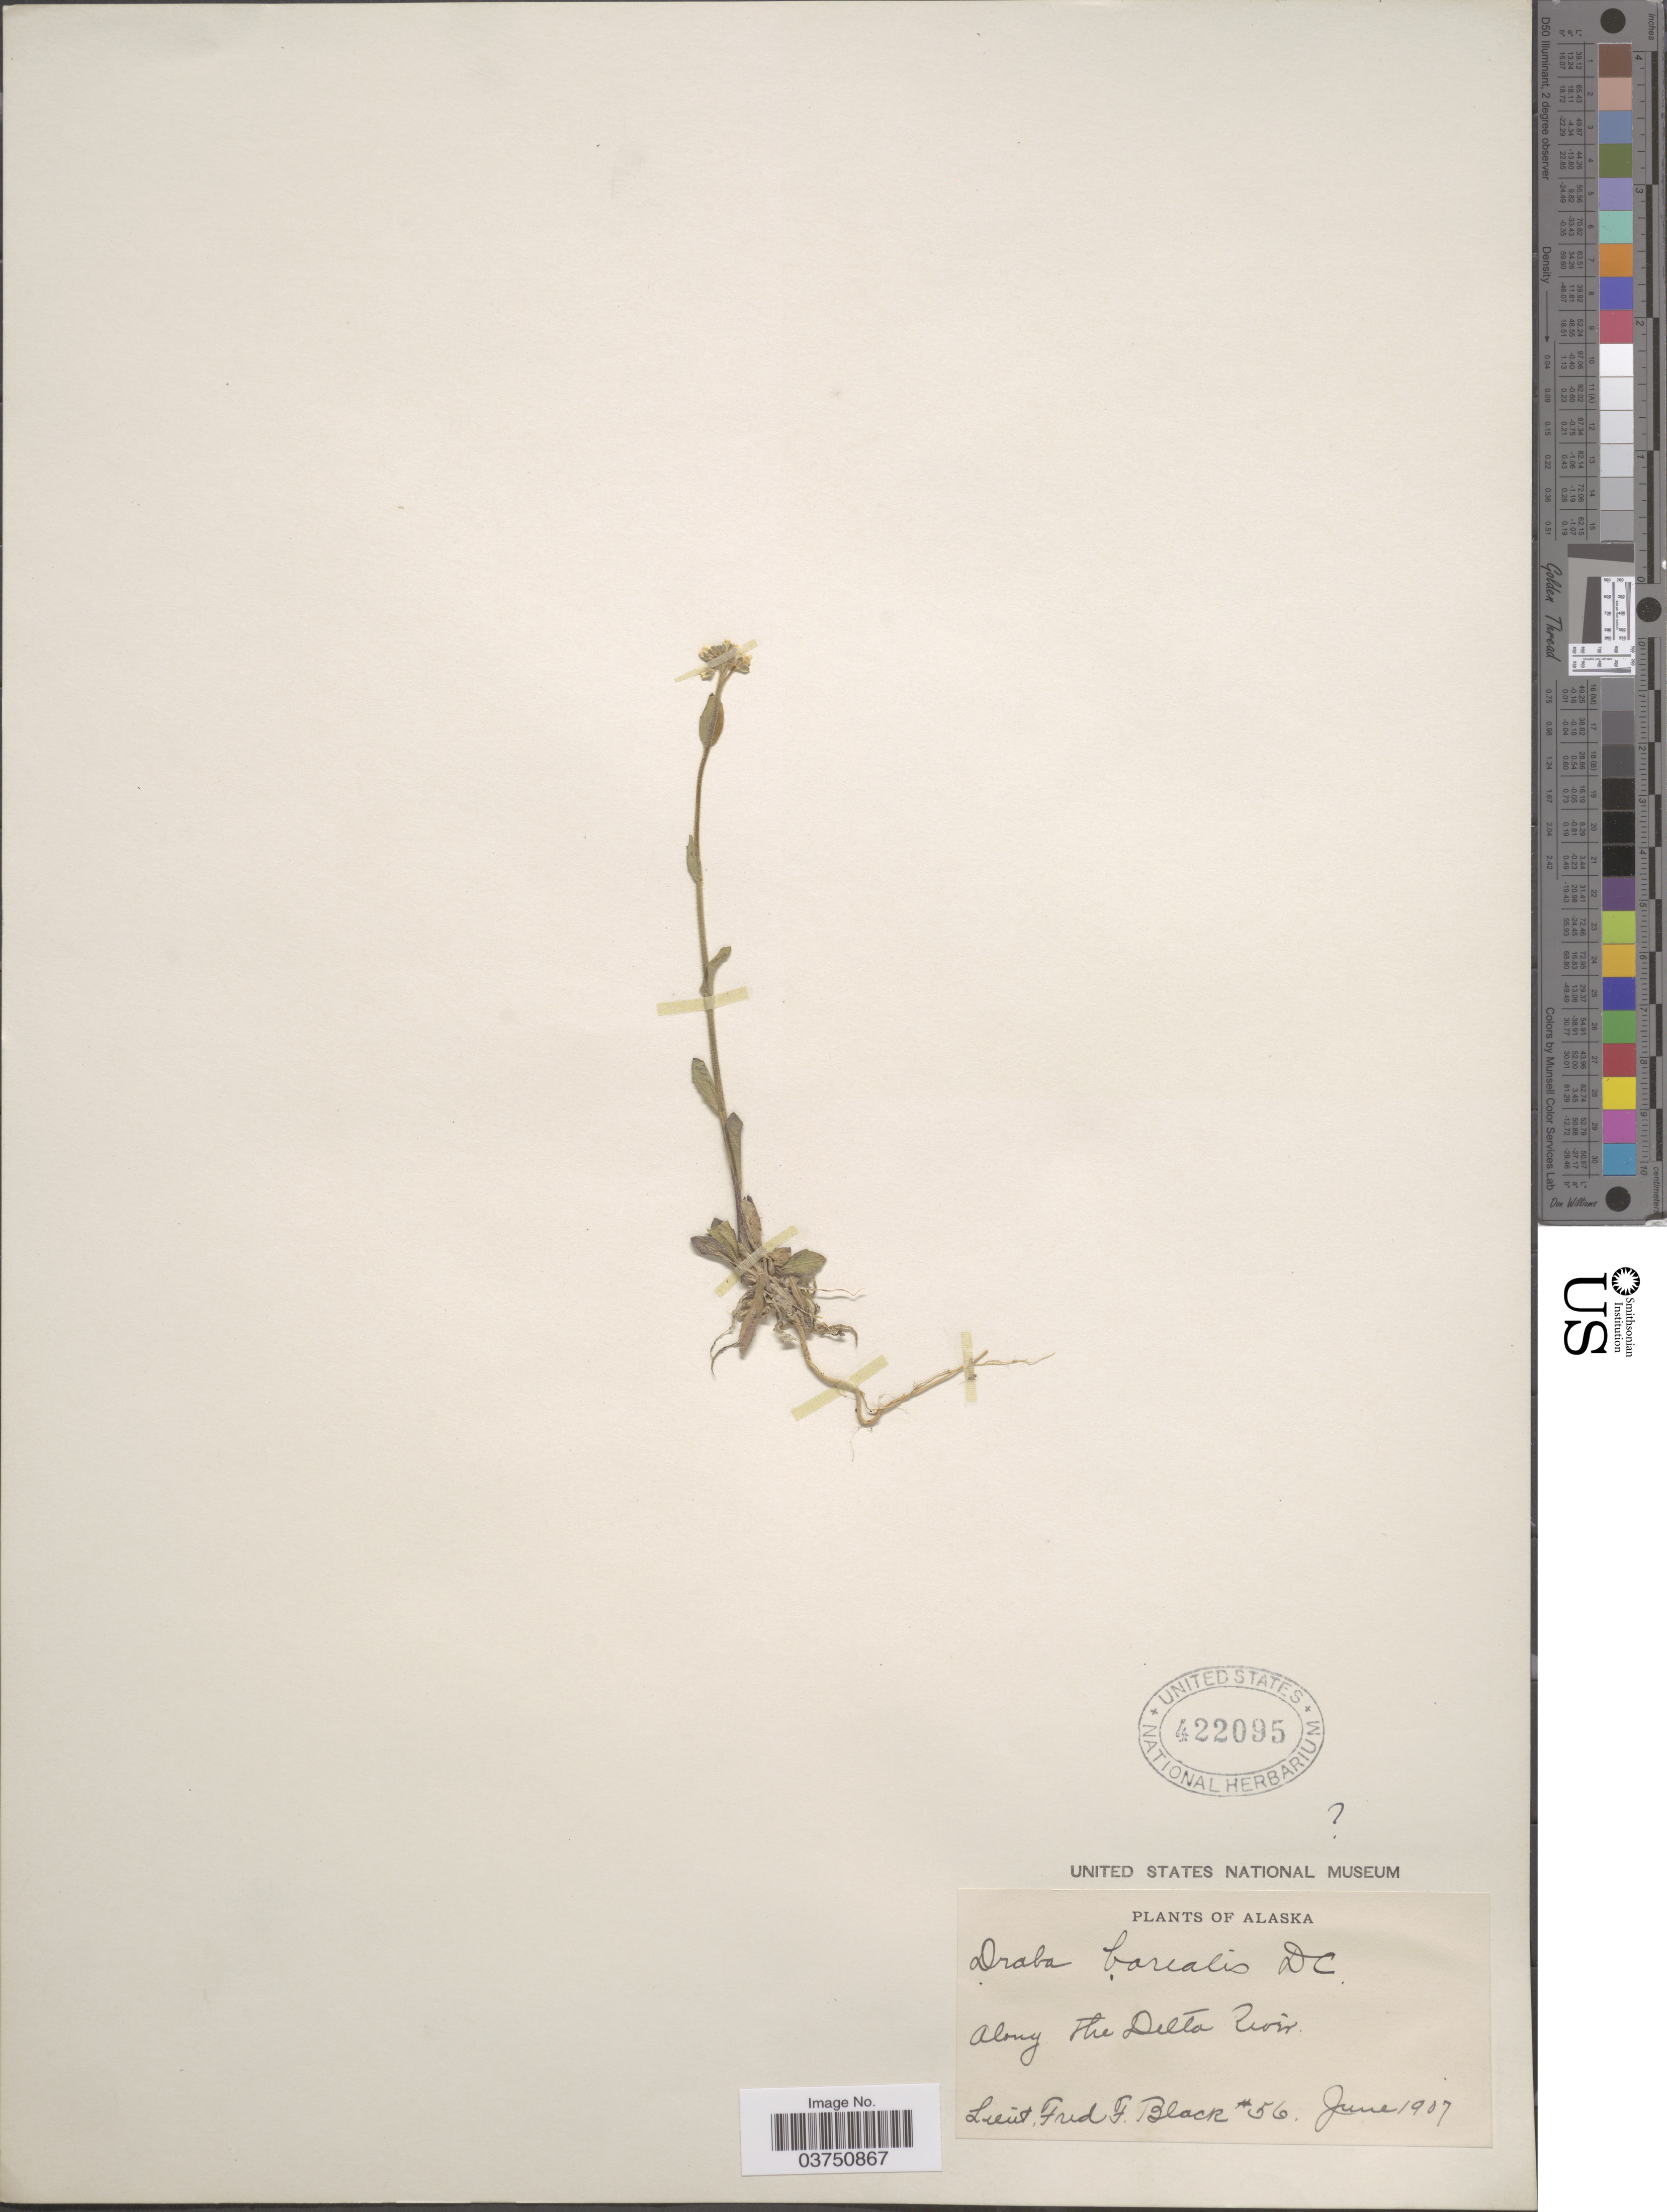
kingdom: Plantae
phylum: Tracheophyta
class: Magnoliopsida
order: Brassicales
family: Brassicaceae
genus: Draba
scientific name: Draba borealis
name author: DC.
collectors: F. Black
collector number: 56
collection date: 1907-06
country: United States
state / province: Alaska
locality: Along The Delta River.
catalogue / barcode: US 422095